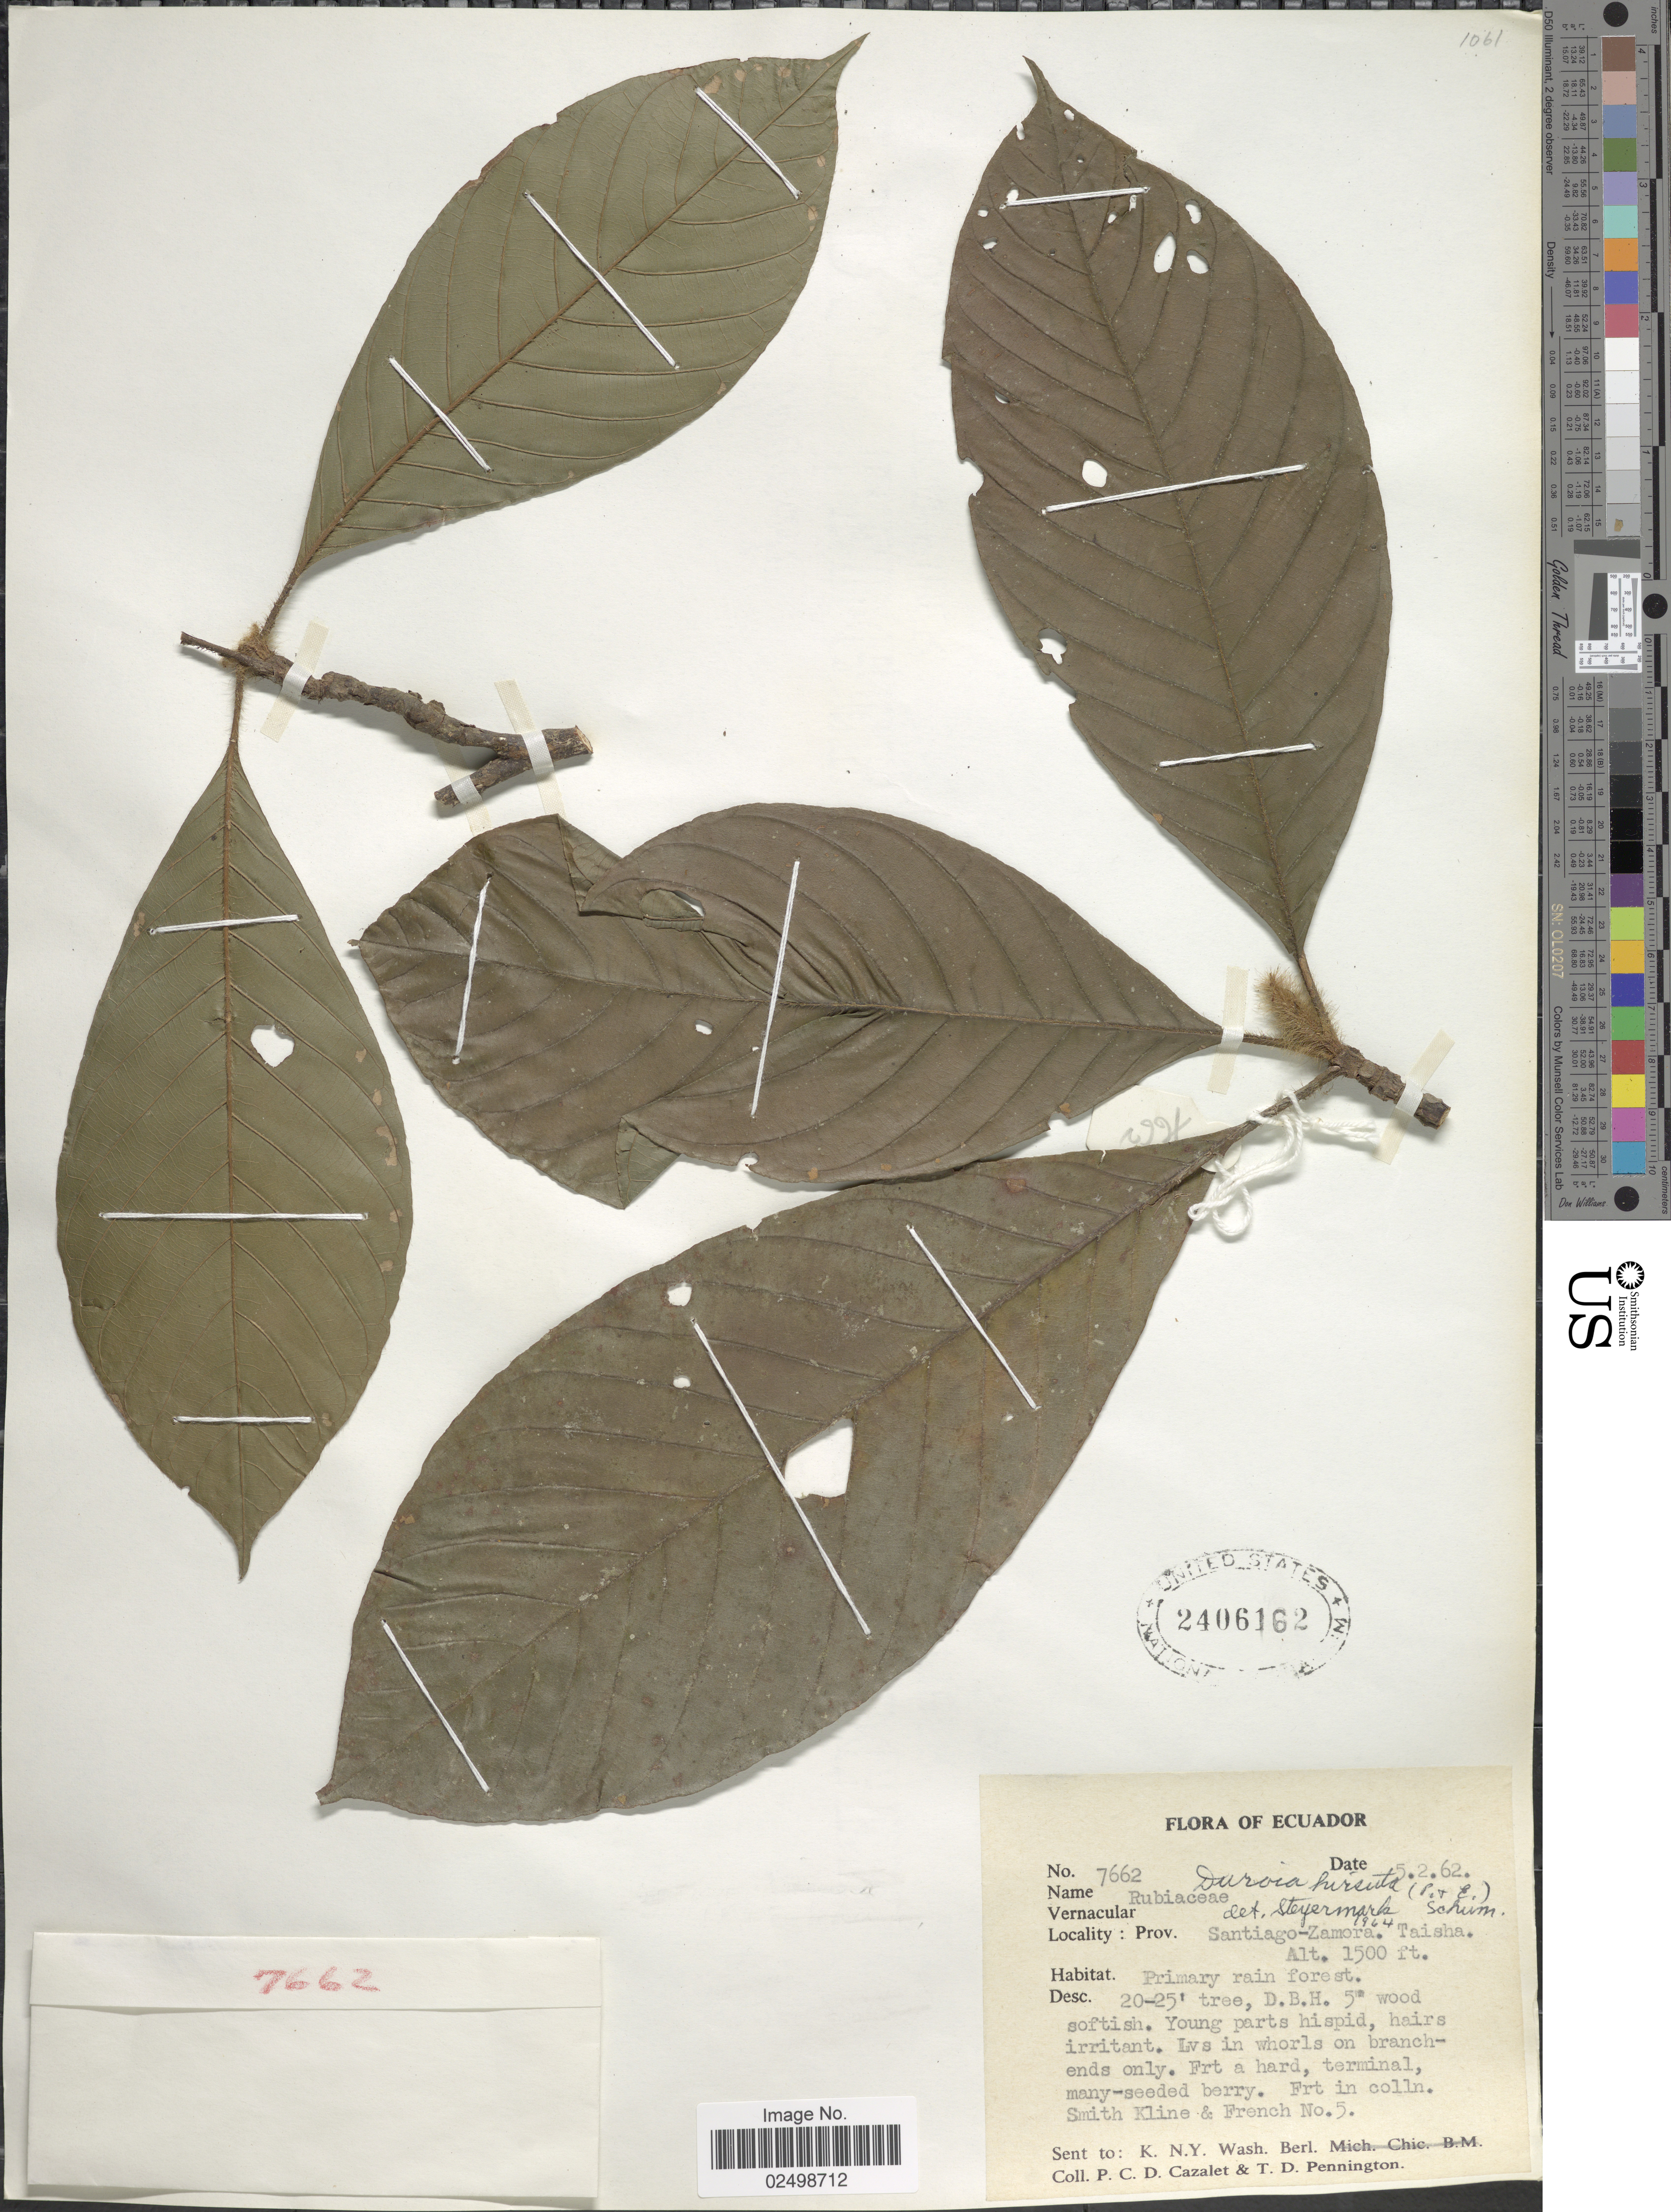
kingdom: Plantae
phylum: Tracheophyta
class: Magnoliopsida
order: Gentianales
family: Rubiaceae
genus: Duroia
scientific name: Duroia hirsuta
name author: (Poepp.) K. Schum.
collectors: P. C. D. Cazalet & T. D. Pennington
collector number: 7662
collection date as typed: Transcribed d/m/y: 5/2/62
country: Ecuador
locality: Prov. Santiago-Zamora. Taisha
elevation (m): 457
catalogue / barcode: US 2406162